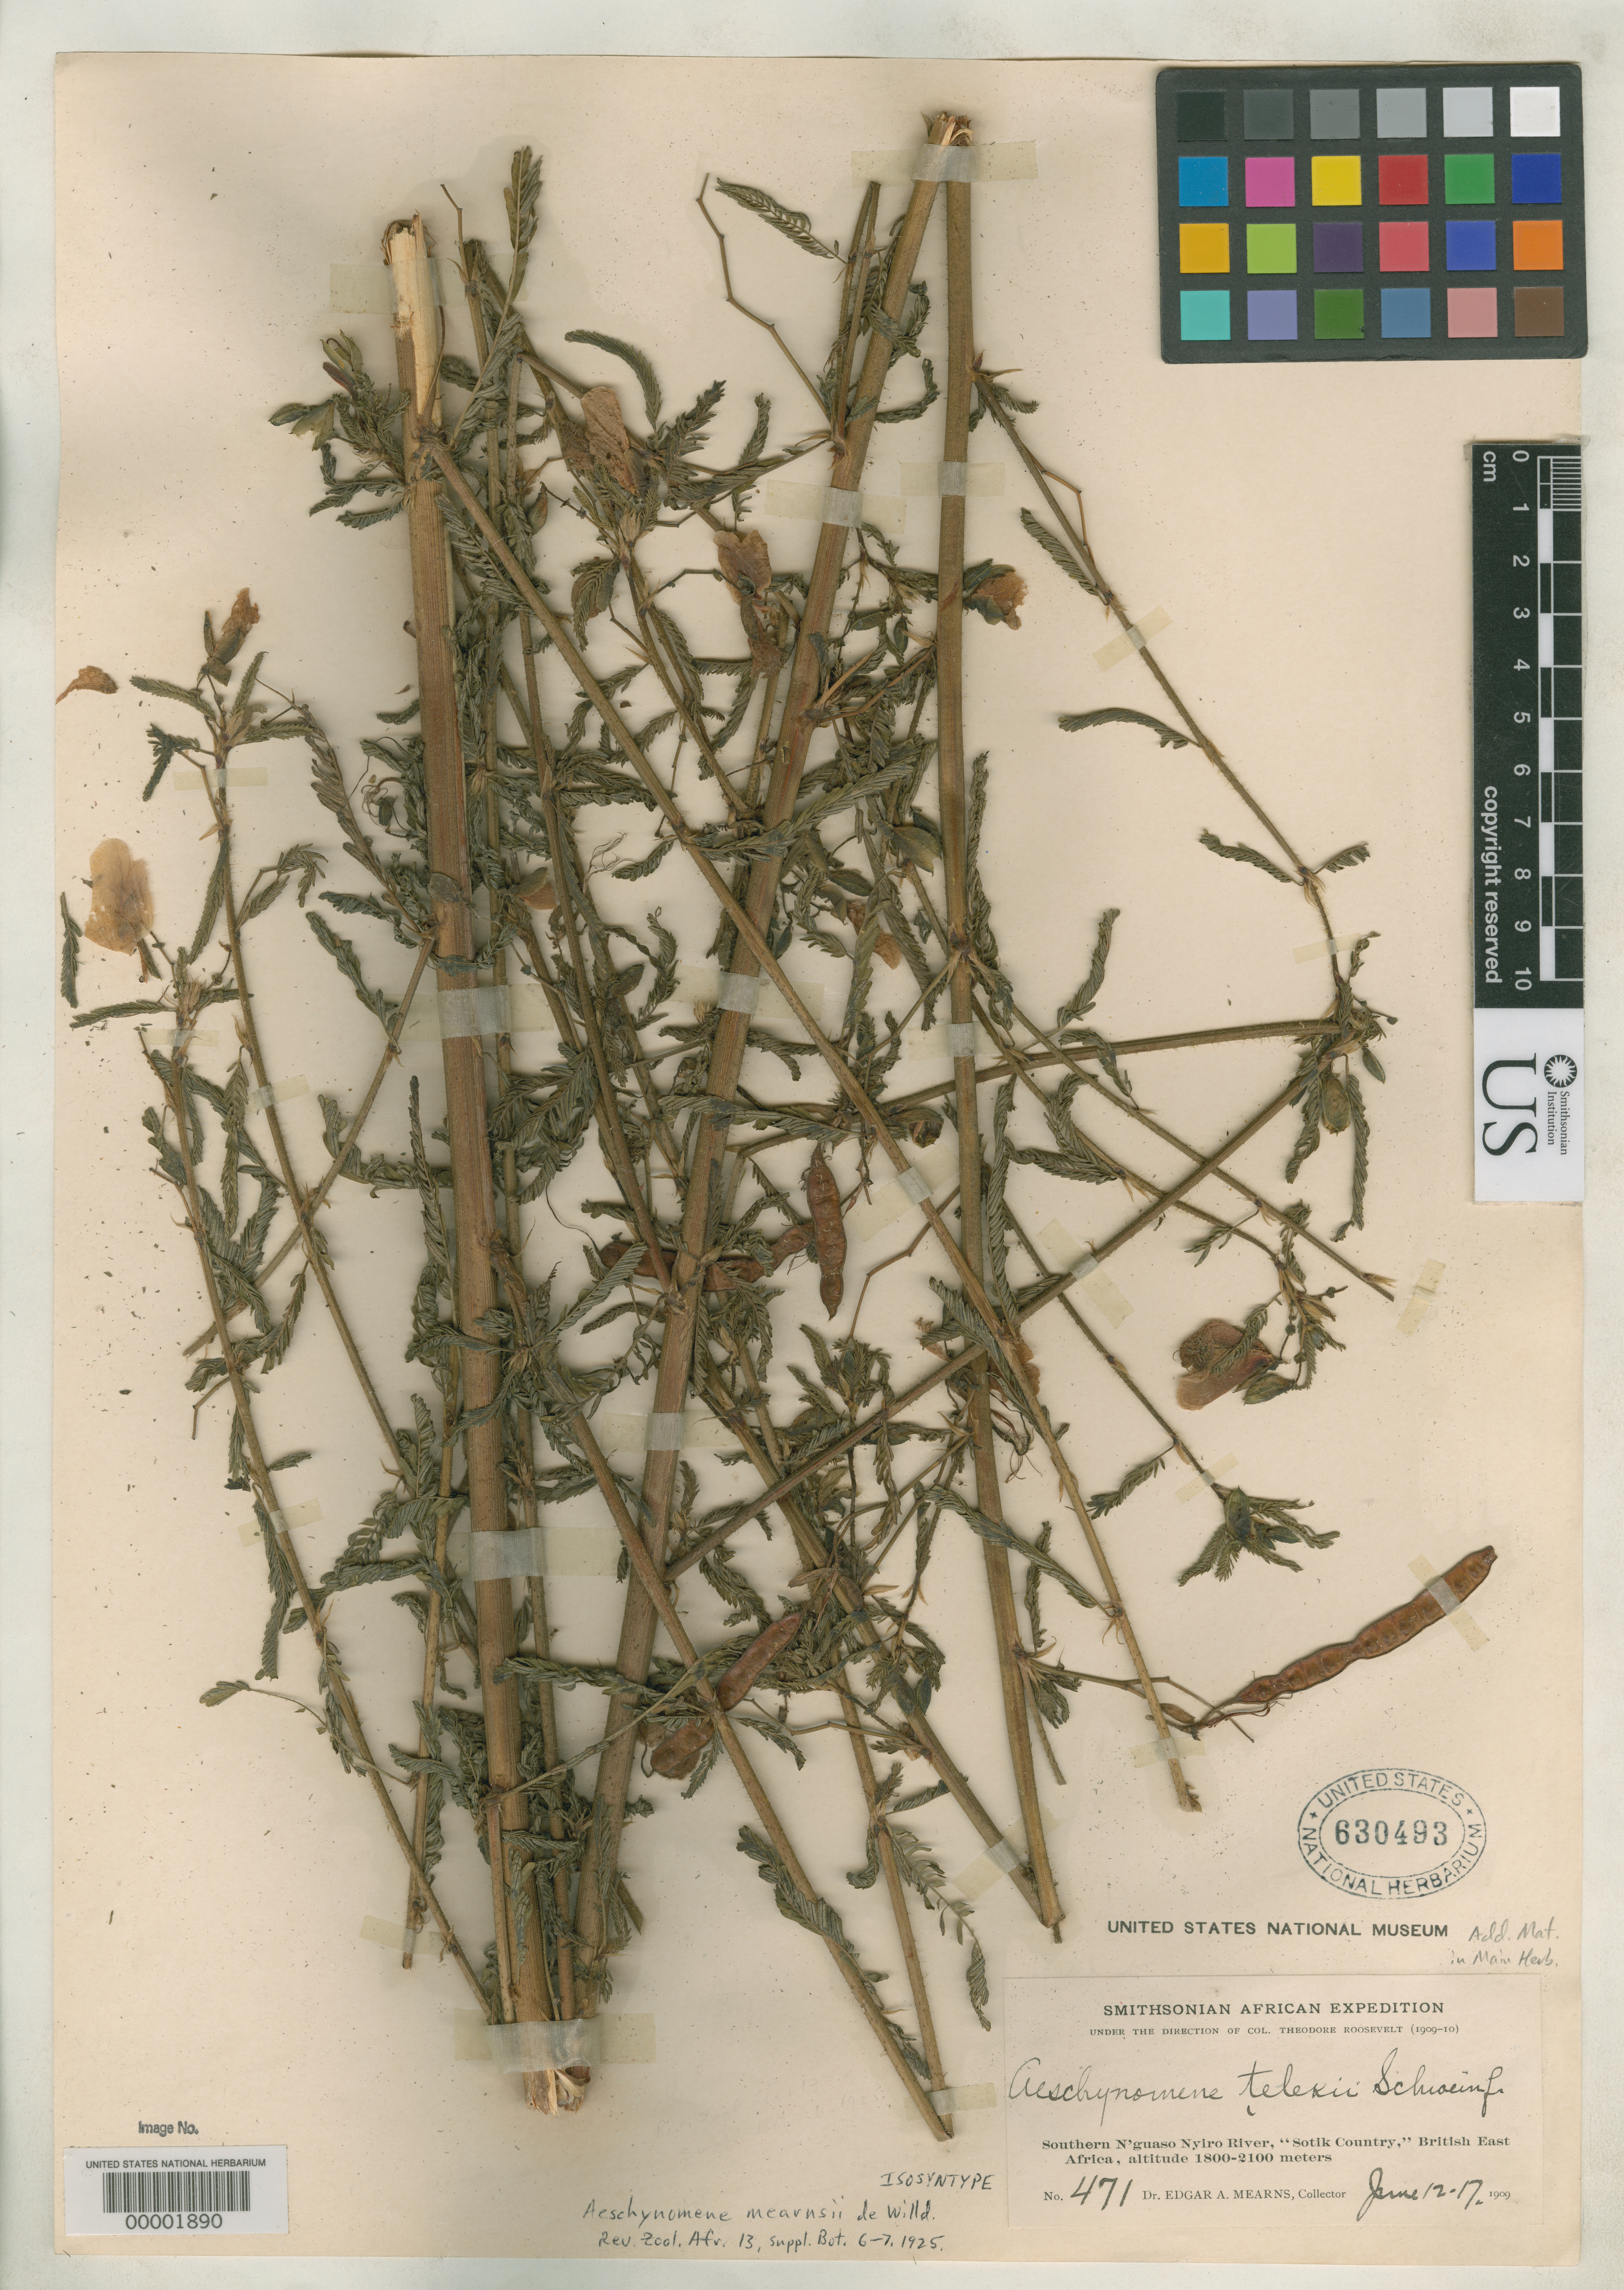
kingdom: Plantae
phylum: Tracheophyta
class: Magnoliopsida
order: Fabales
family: Fabaceae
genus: Aeschynomene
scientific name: Aeschynomene mearnsii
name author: De Wild.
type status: Type Collection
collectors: E. A. Mearns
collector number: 471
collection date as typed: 12 Jun 1909 to 17 Jun 1909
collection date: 1909-06-12/1909-06-17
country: Kenya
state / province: Bomet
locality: Southern N'guaso Nyiro River, Sotik Country.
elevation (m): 1800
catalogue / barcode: US 630493